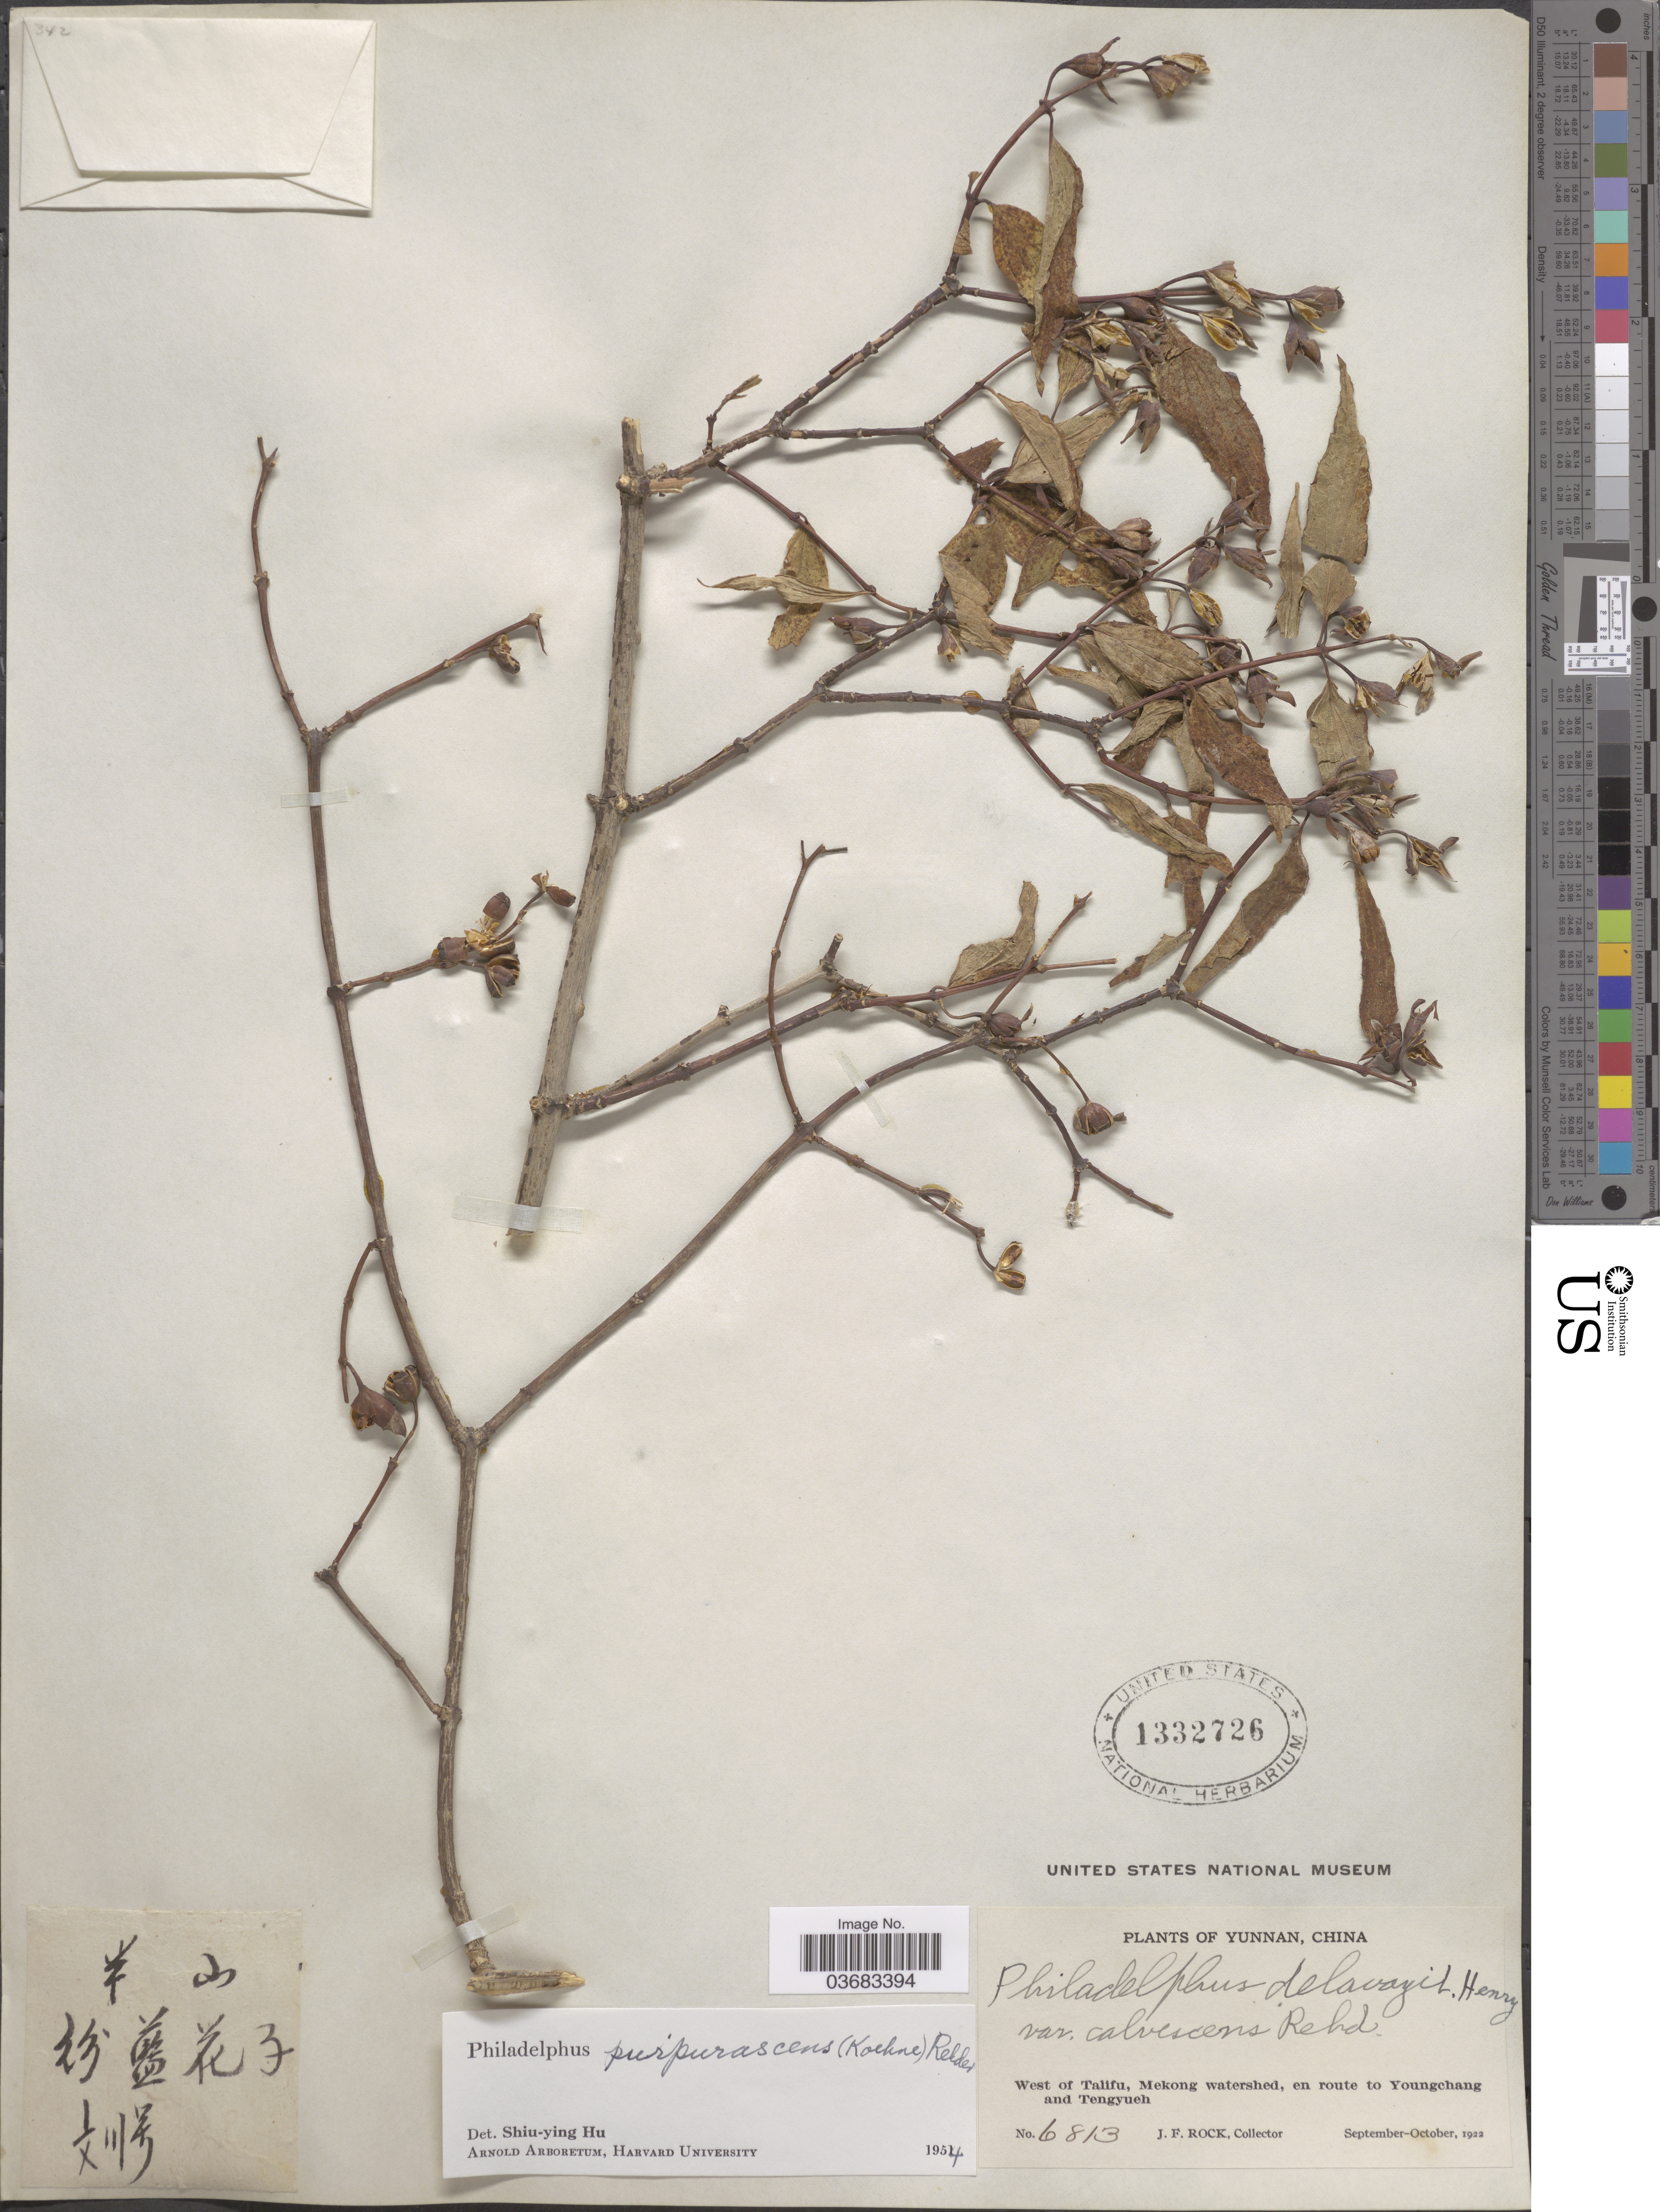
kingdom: Plantae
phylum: Tracheophyta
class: Magnoliopsida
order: Cornales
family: Hydrangeaceae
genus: Philadelphus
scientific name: Philadelphus purpurascens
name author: (Koehne) Rehder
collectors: J. Rock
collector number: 6813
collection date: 1922-09/1922-10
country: China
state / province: Yunnan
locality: West of Talifu, Mekong watershed, en route to Youngchang and Tengyeh.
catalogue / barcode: US 1332726